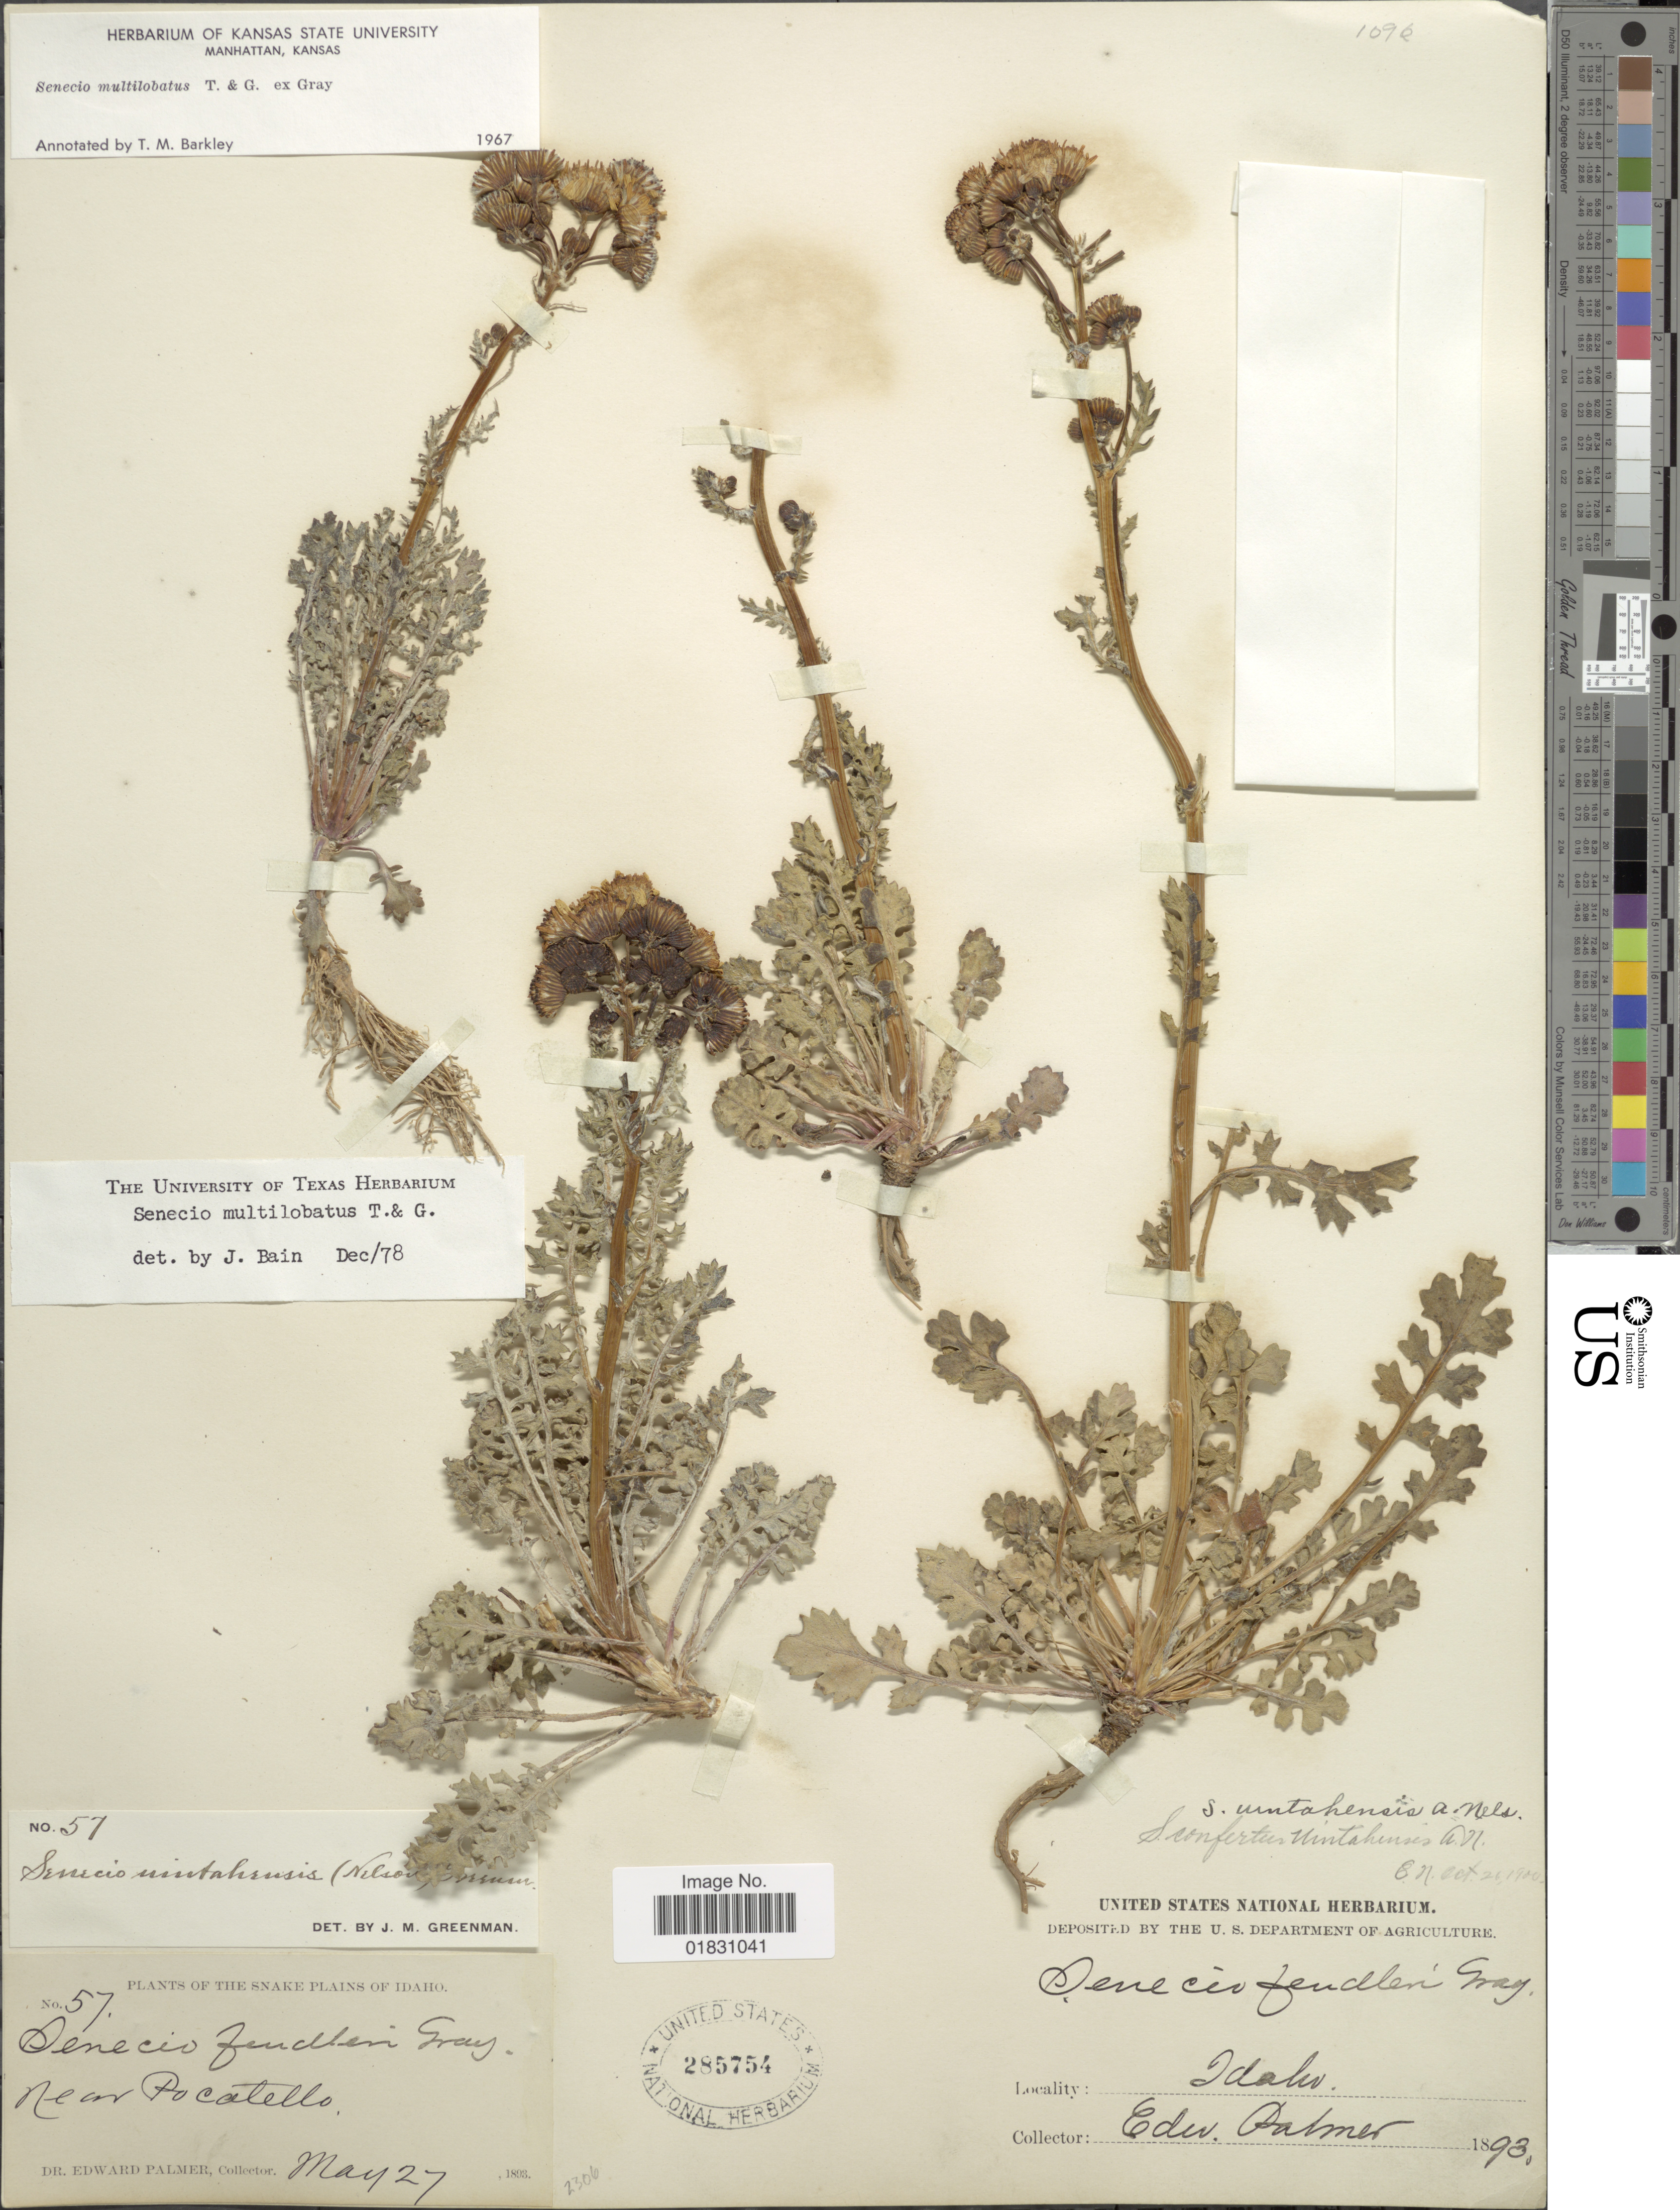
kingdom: Plantae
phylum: Tracheophyta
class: Magnoliopsida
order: Asterales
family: Asteraceae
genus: Packera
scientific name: Packera multilobata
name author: (Torr. & A. Gray) W.A. Weber & Á. Löve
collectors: E. Palmer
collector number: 57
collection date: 1893-05-27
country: United States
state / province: Idaho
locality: The Snake Plains of Idaho, Near Pocatello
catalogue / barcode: US 285754